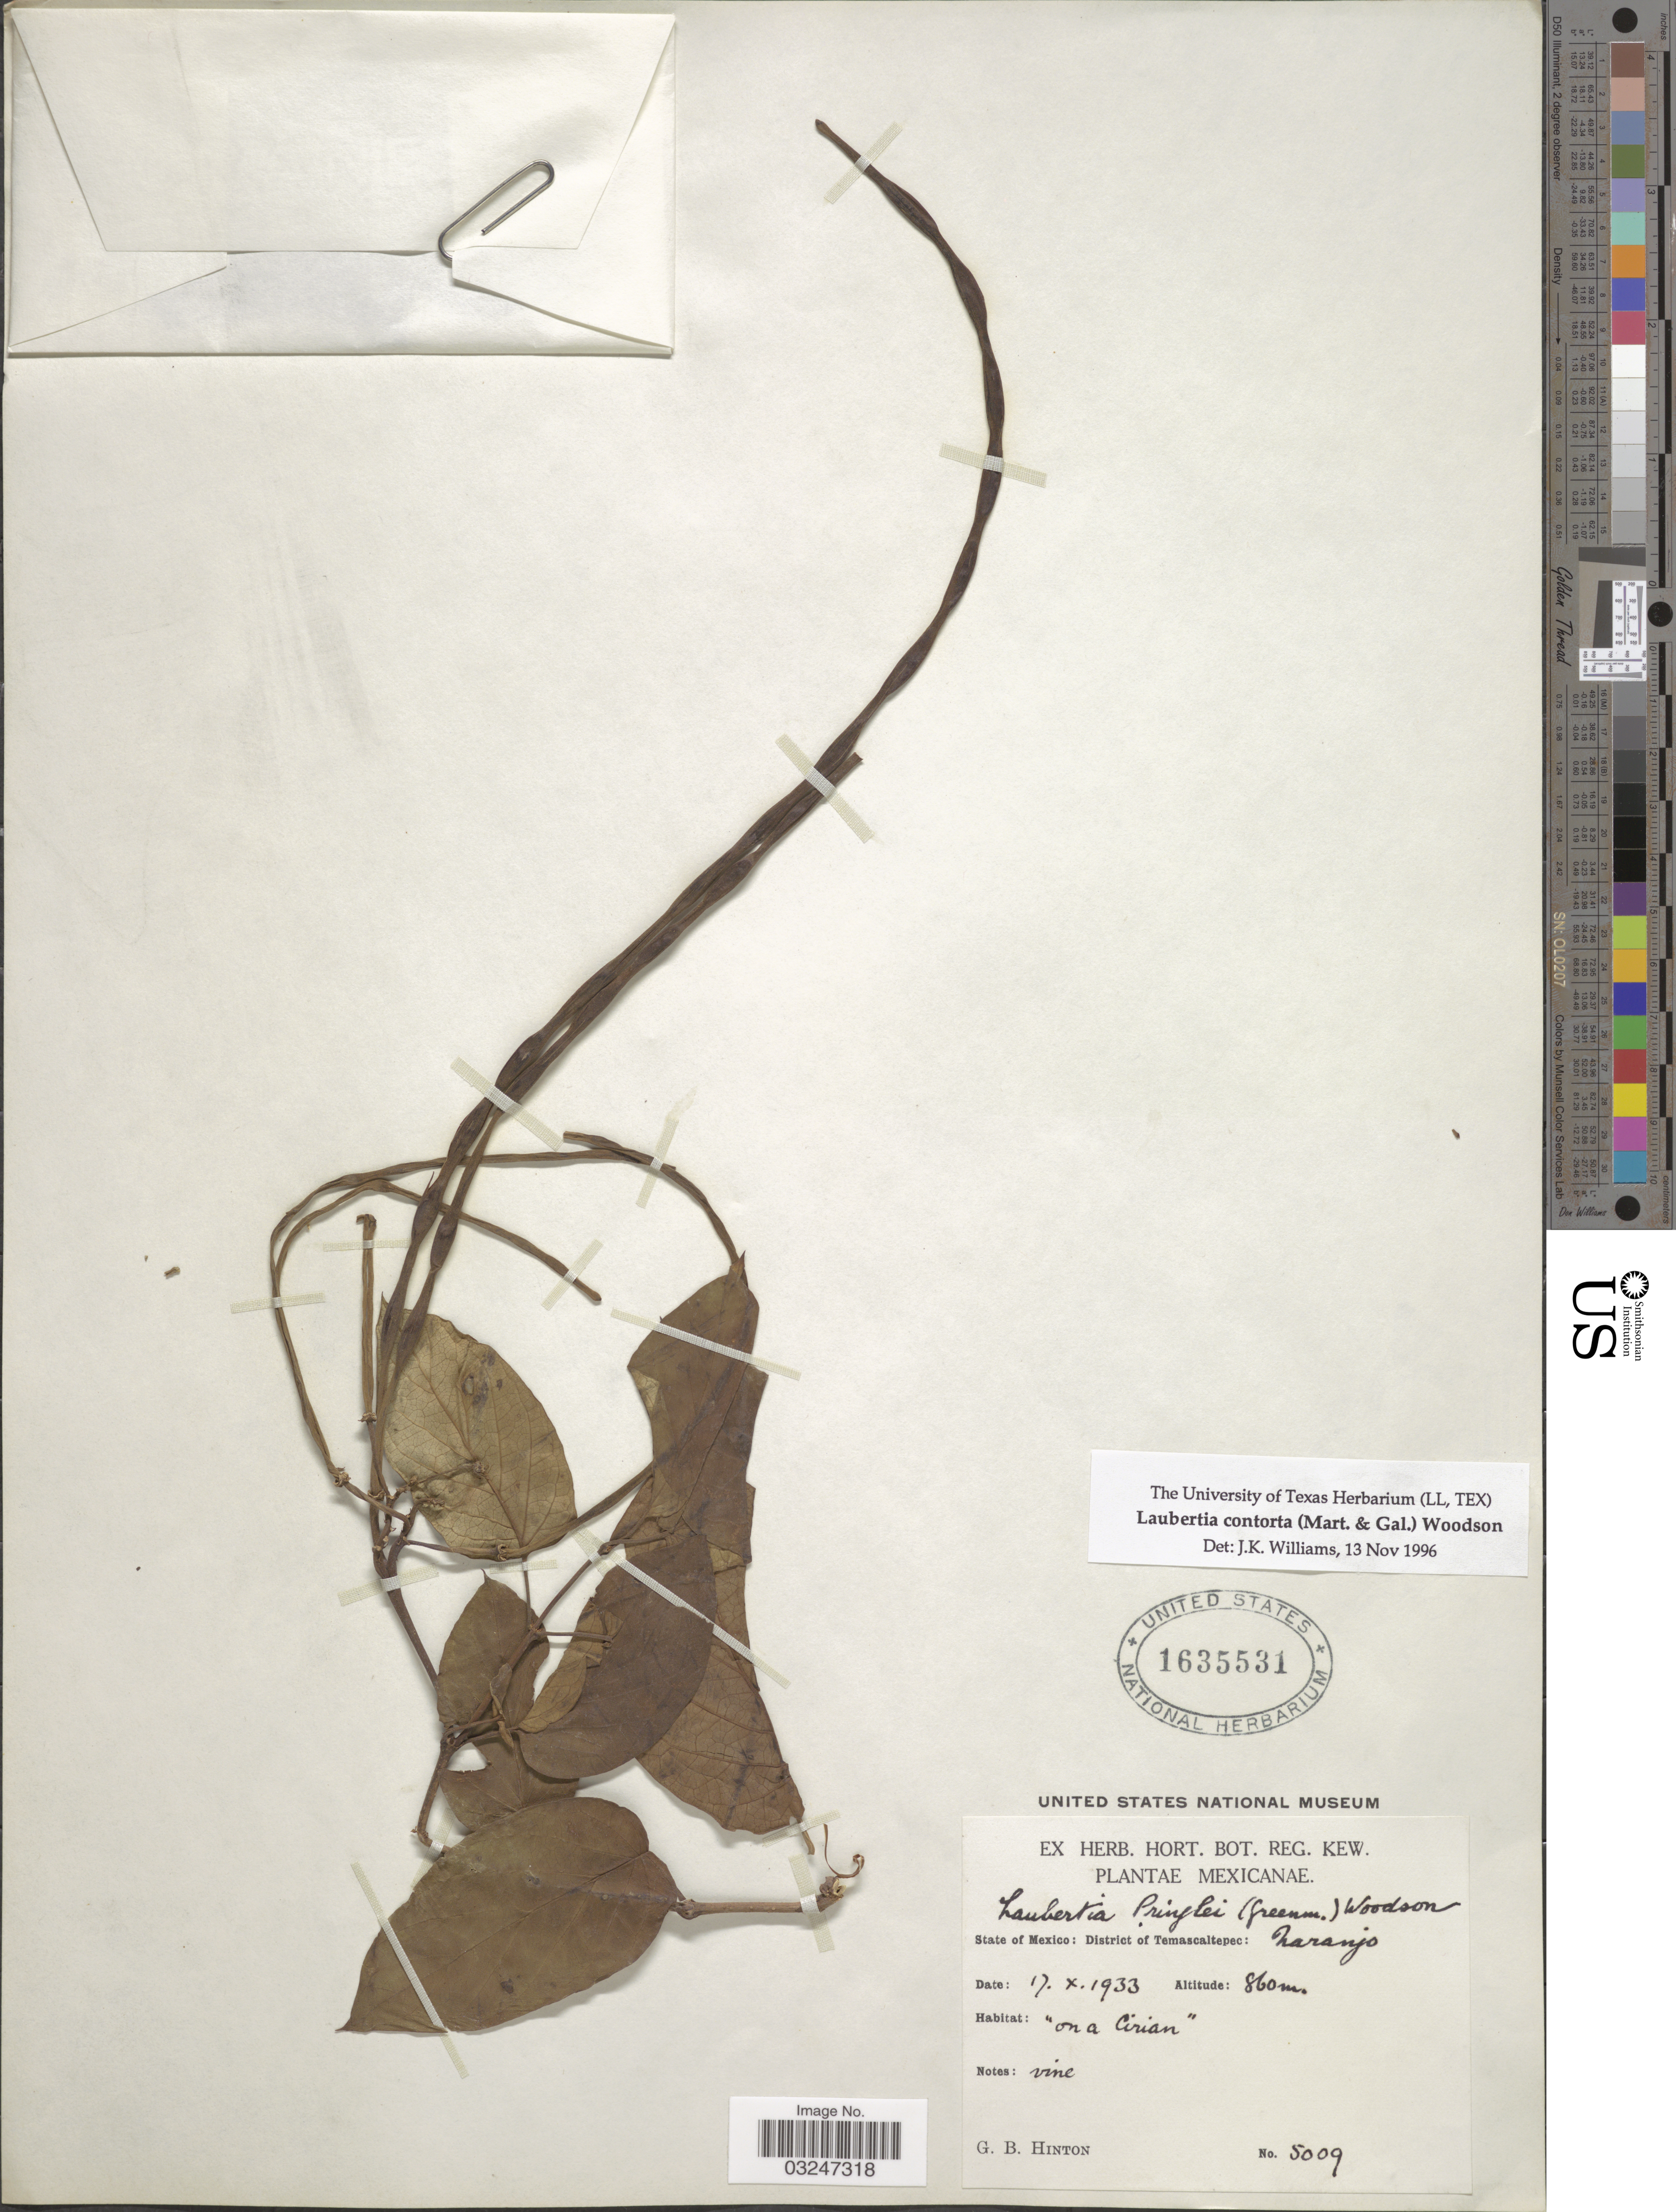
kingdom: Plantae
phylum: Tracheophyta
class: Magnoliopsida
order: Gentianales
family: Apocynaceae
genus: Laubertia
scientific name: Laubertia contorta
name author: (M. Martens & Galeotti) Woodson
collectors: G. B. Hinton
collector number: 5009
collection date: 1933-10-17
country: Mexico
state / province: México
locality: State of Mexico: District of Temascaltepec: Naranjo.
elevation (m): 860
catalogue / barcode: US 1635531